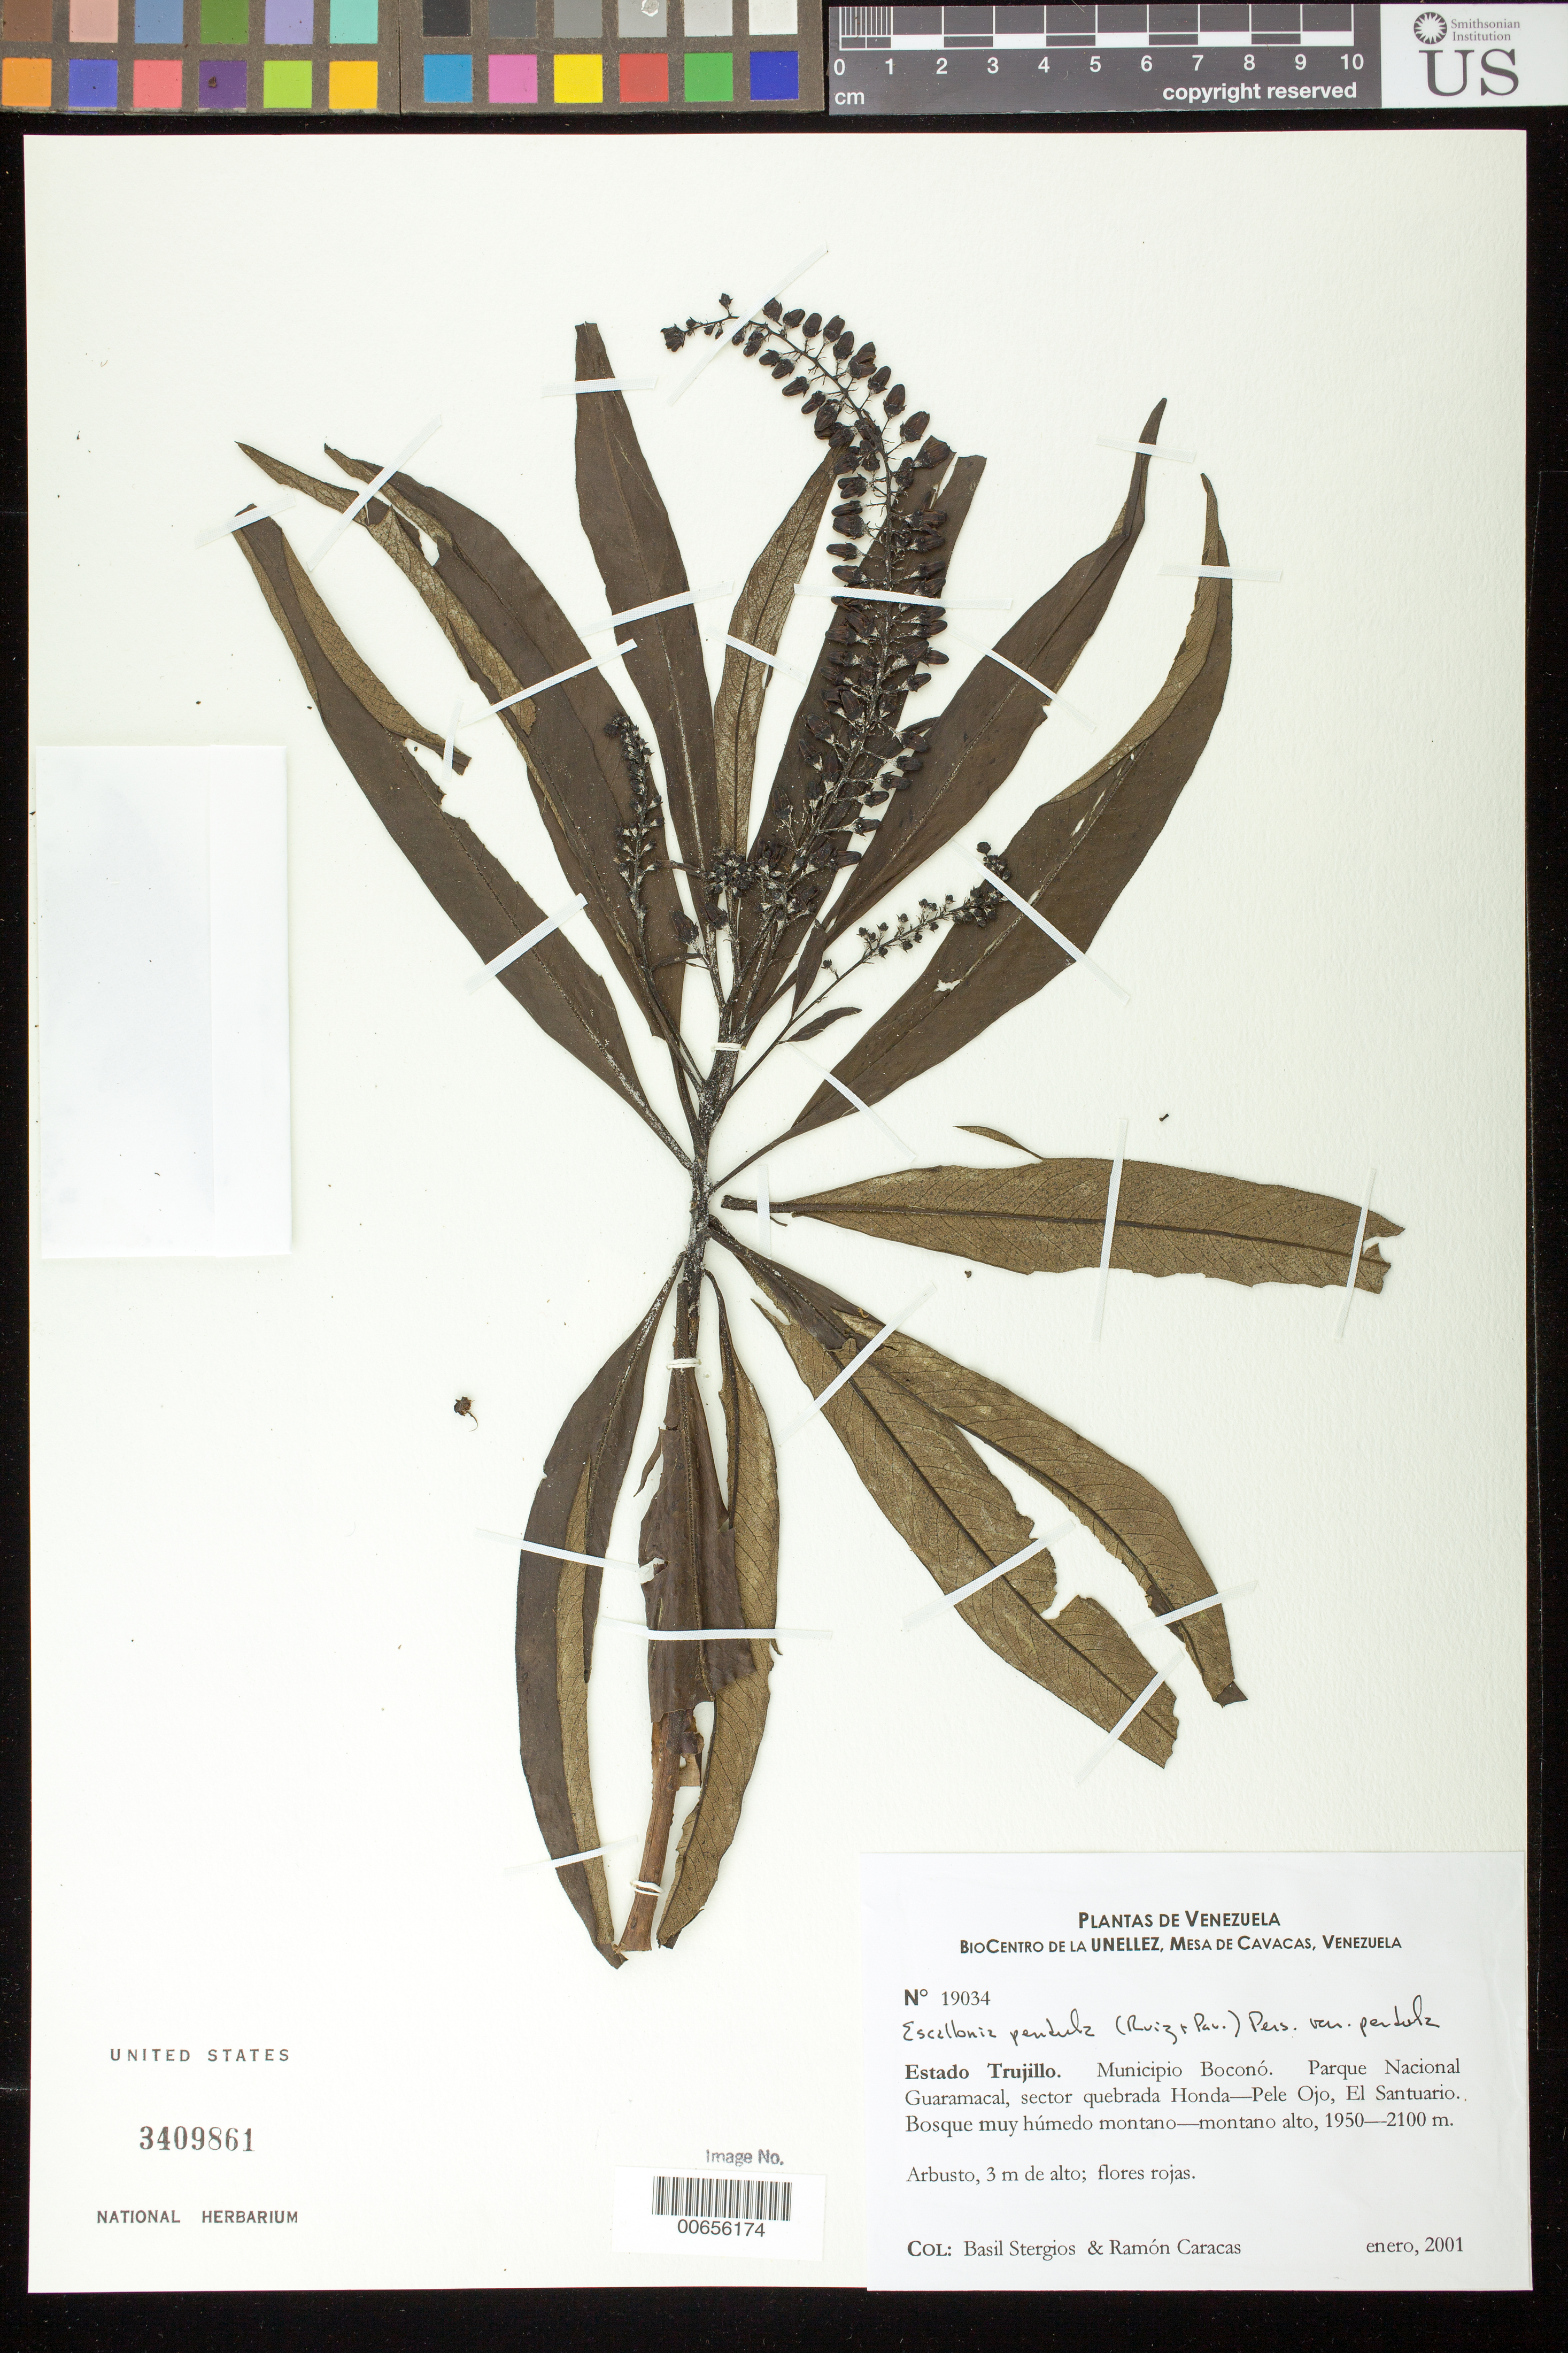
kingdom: Plantae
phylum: Tracheophyta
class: Magnoliopsida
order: Escalloniales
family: Escalloniaceae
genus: Escallonia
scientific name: Escallonia pendula var. pendula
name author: (Ruiz & Pav.) Pers.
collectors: B. G. Stergios & R. Caracas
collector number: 19034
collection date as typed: Jan 2001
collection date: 2001-01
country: Venezuela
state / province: Trujillo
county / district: Boconó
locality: Parque Nacional Guaramacal, sector quebrada Honda-Pele Ojo, El Santuario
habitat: Bosque muy húmedo montano-montano alto.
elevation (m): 1950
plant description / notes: CTES, MY, NY, PORT, US, VEN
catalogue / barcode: US 3409861